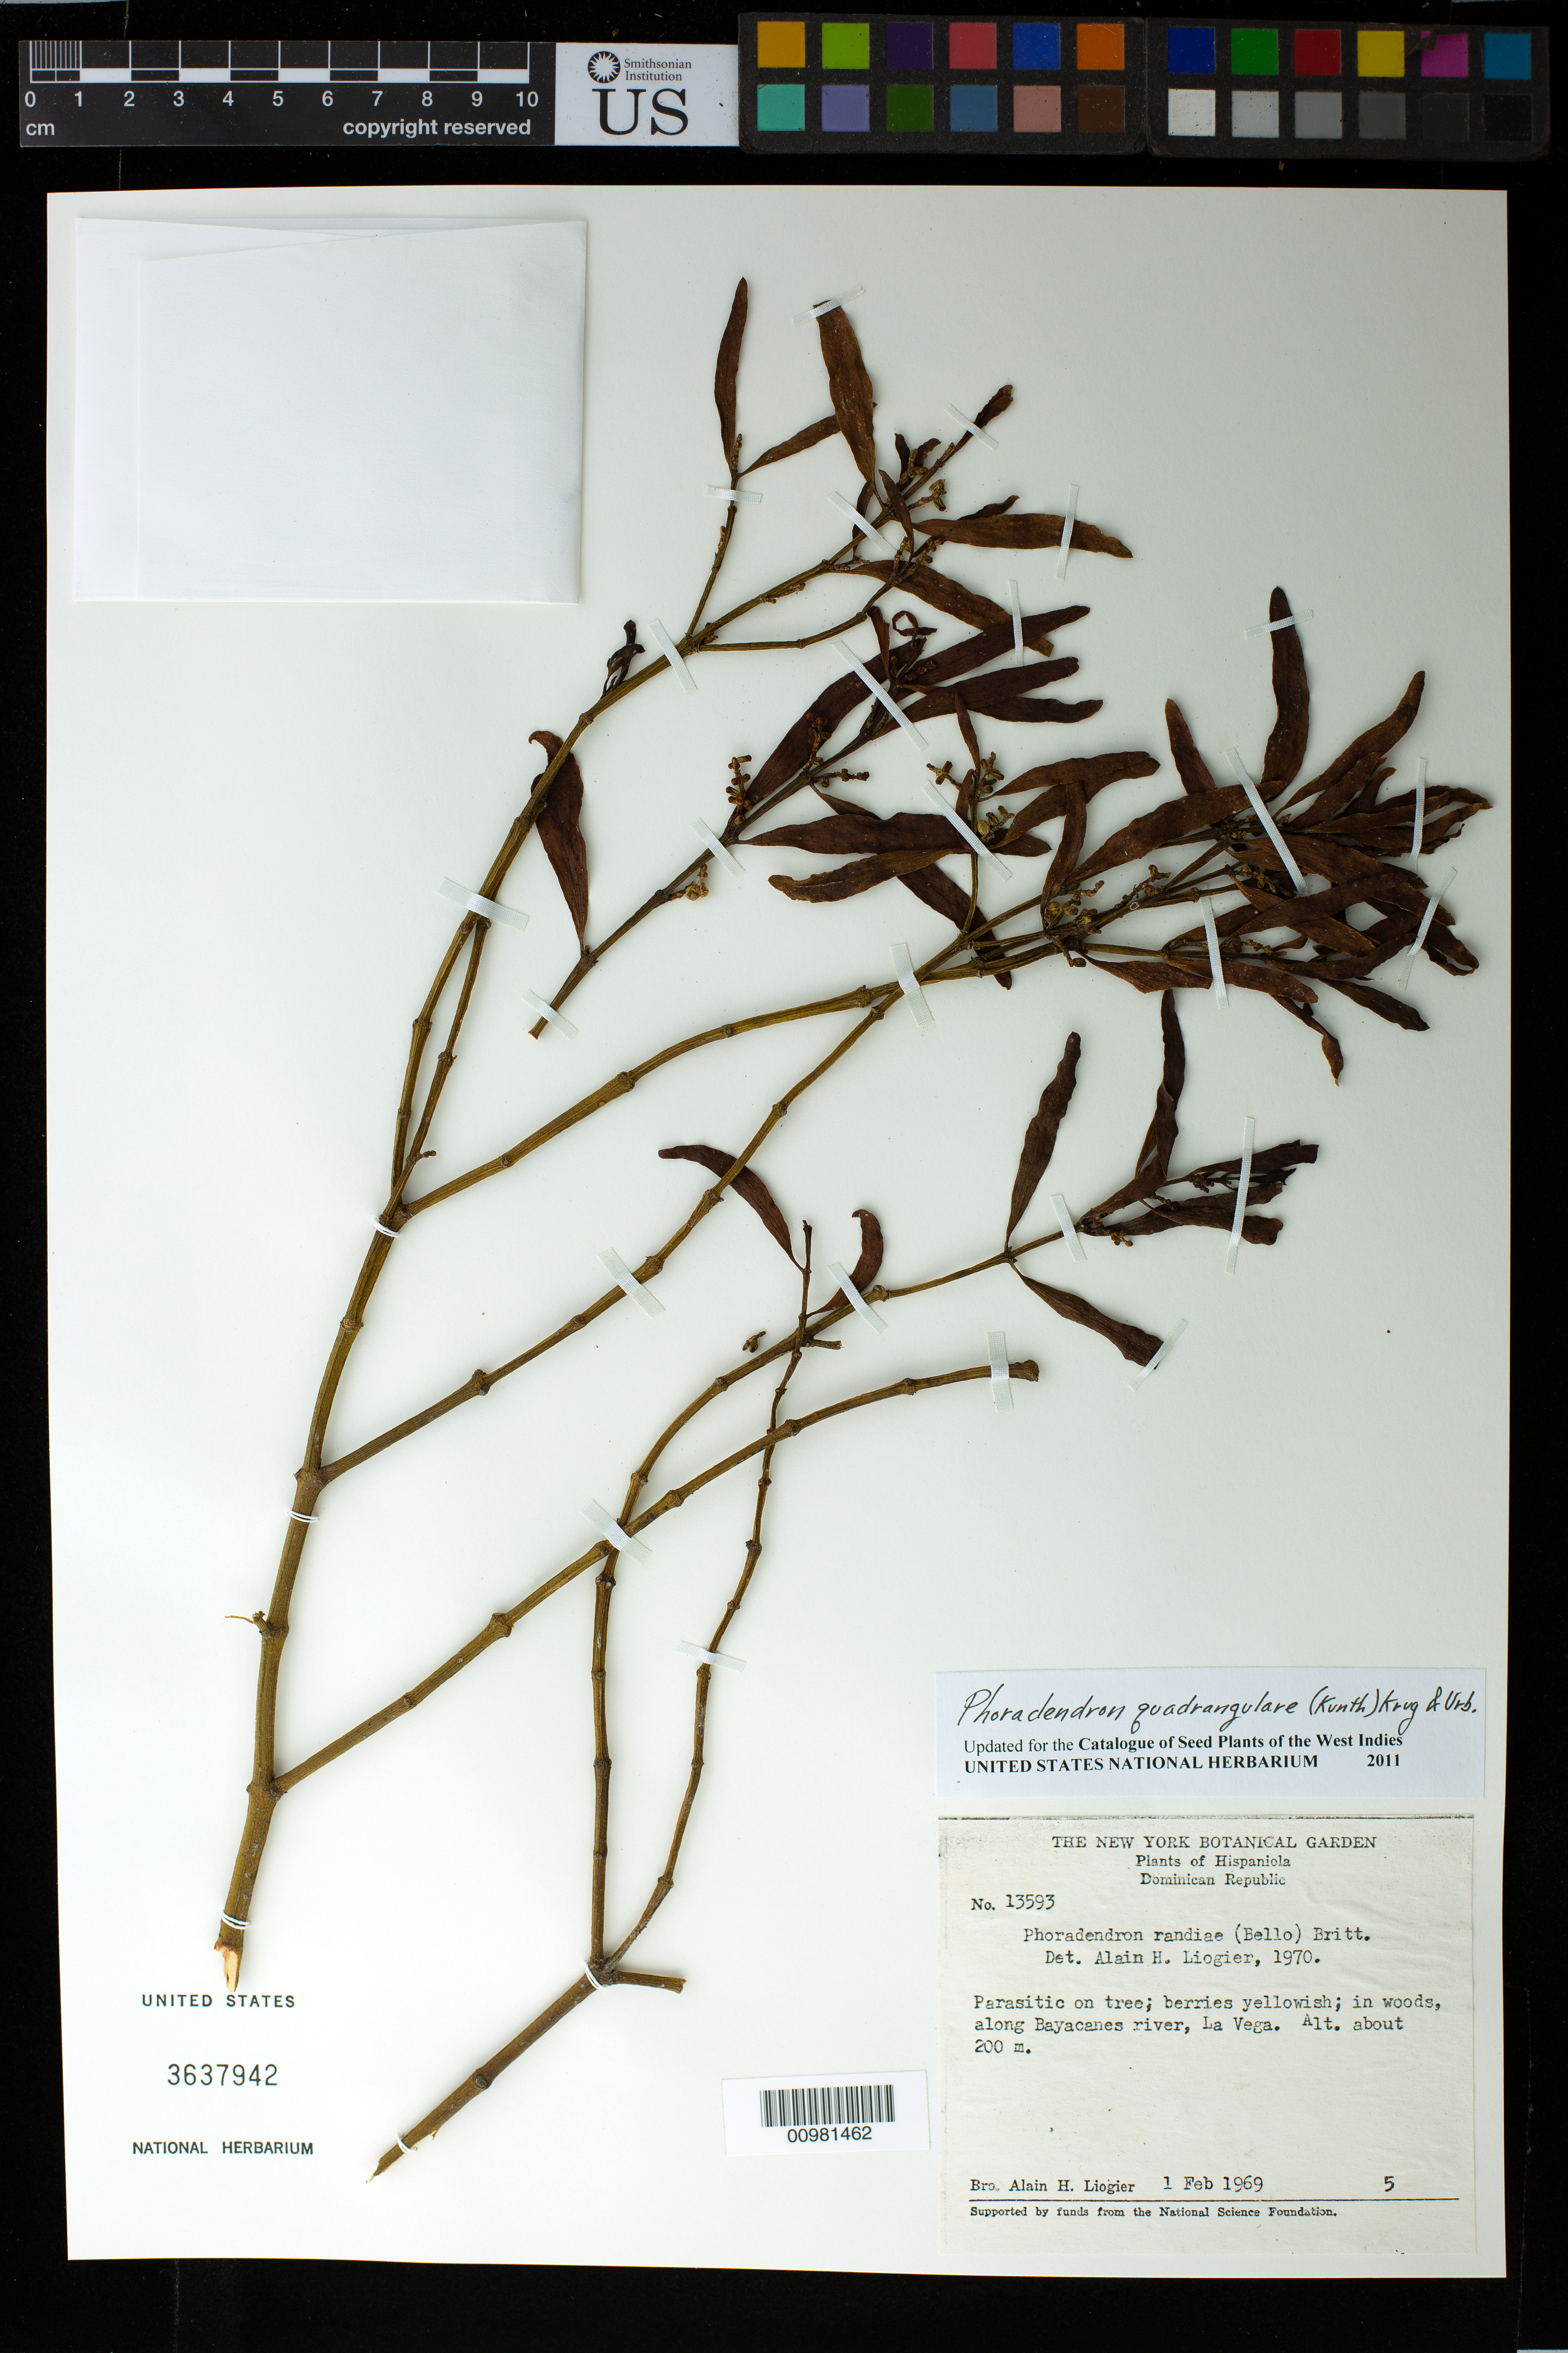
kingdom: Plantae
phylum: Tracheophyta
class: Magnoliopsida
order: Santalales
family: Viscaceae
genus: Phoradendron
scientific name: Phoradendron quadrangulare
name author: (Kunth) Griseb.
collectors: A. H. Liogier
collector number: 13593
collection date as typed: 01 Feb 1969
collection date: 1969-02-01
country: Dominican Republic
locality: La Vega, along Bayacanes River.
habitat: In woods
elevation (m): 200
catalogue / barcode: US 3637942